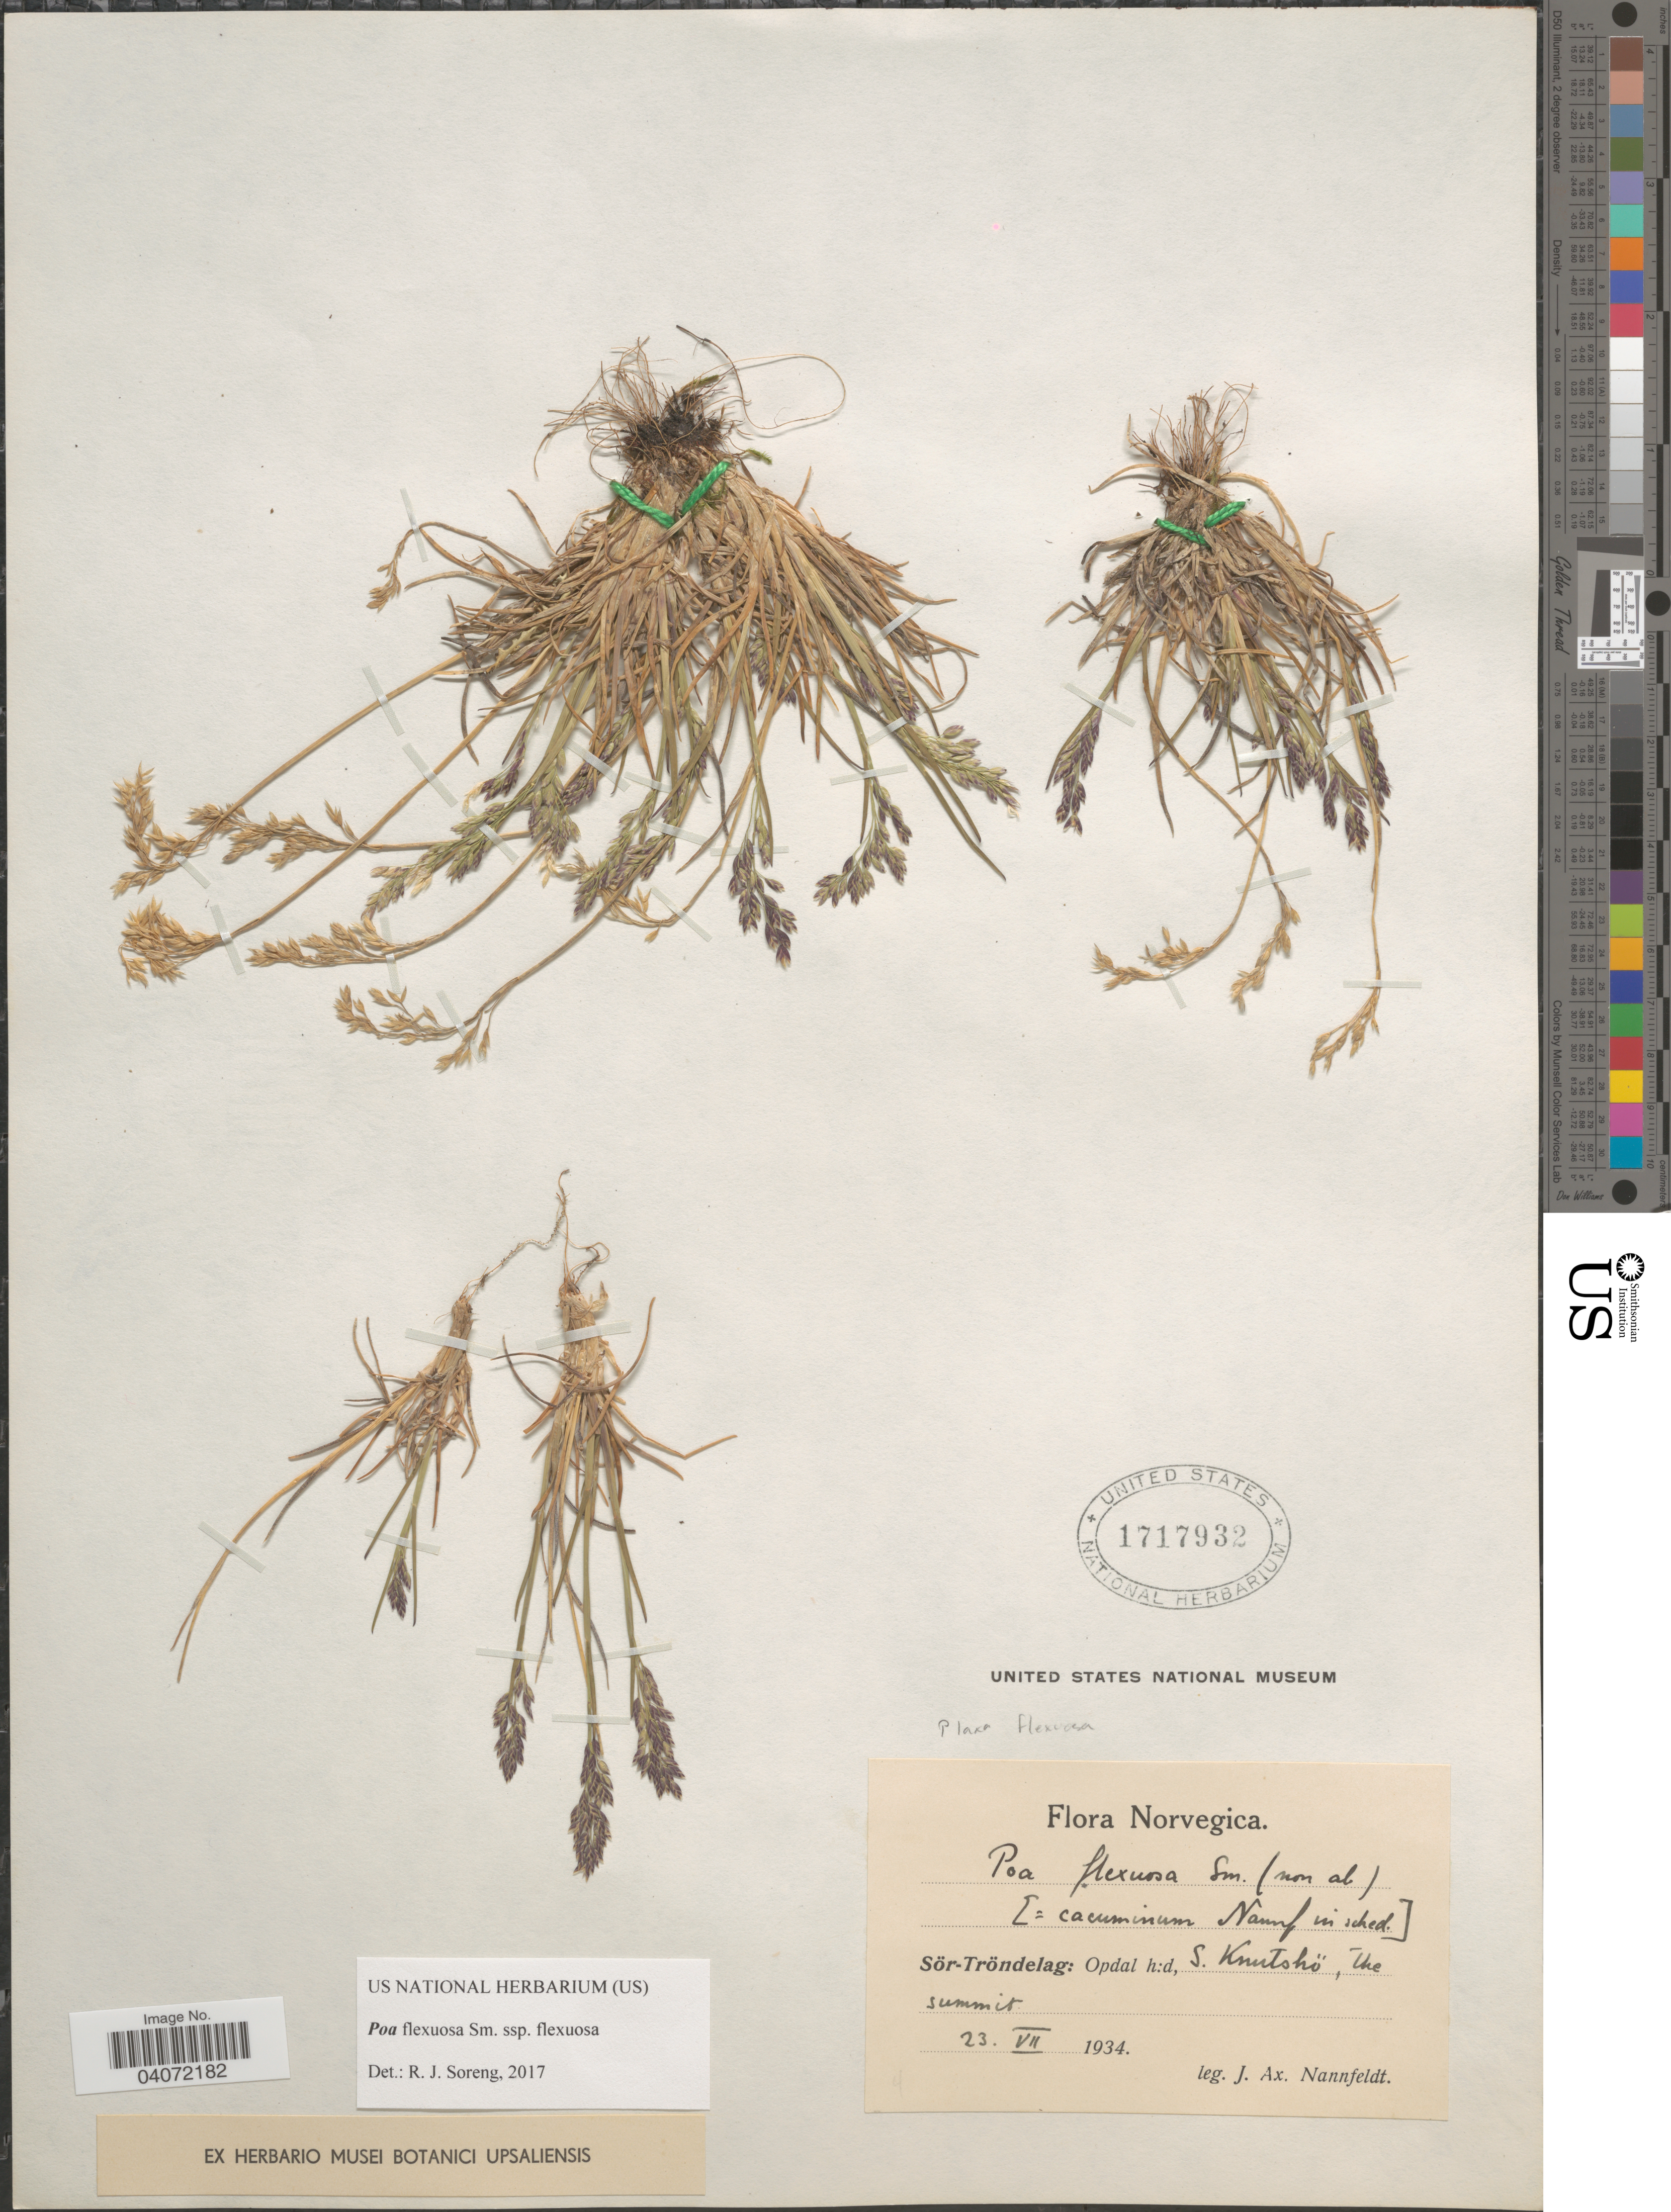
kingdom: Plantae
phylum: Tracheophyta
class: Liliopsida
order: Poales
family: Poaceae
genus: Poa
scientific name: Poa flexuosa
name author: Muhl.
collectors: J. Nannfeldt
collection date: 1934-07-23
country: Norway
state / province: Trøndelag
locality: Norvegica. Opdal h:d, S. Knutshö, the summit.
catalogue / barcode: US 1717932